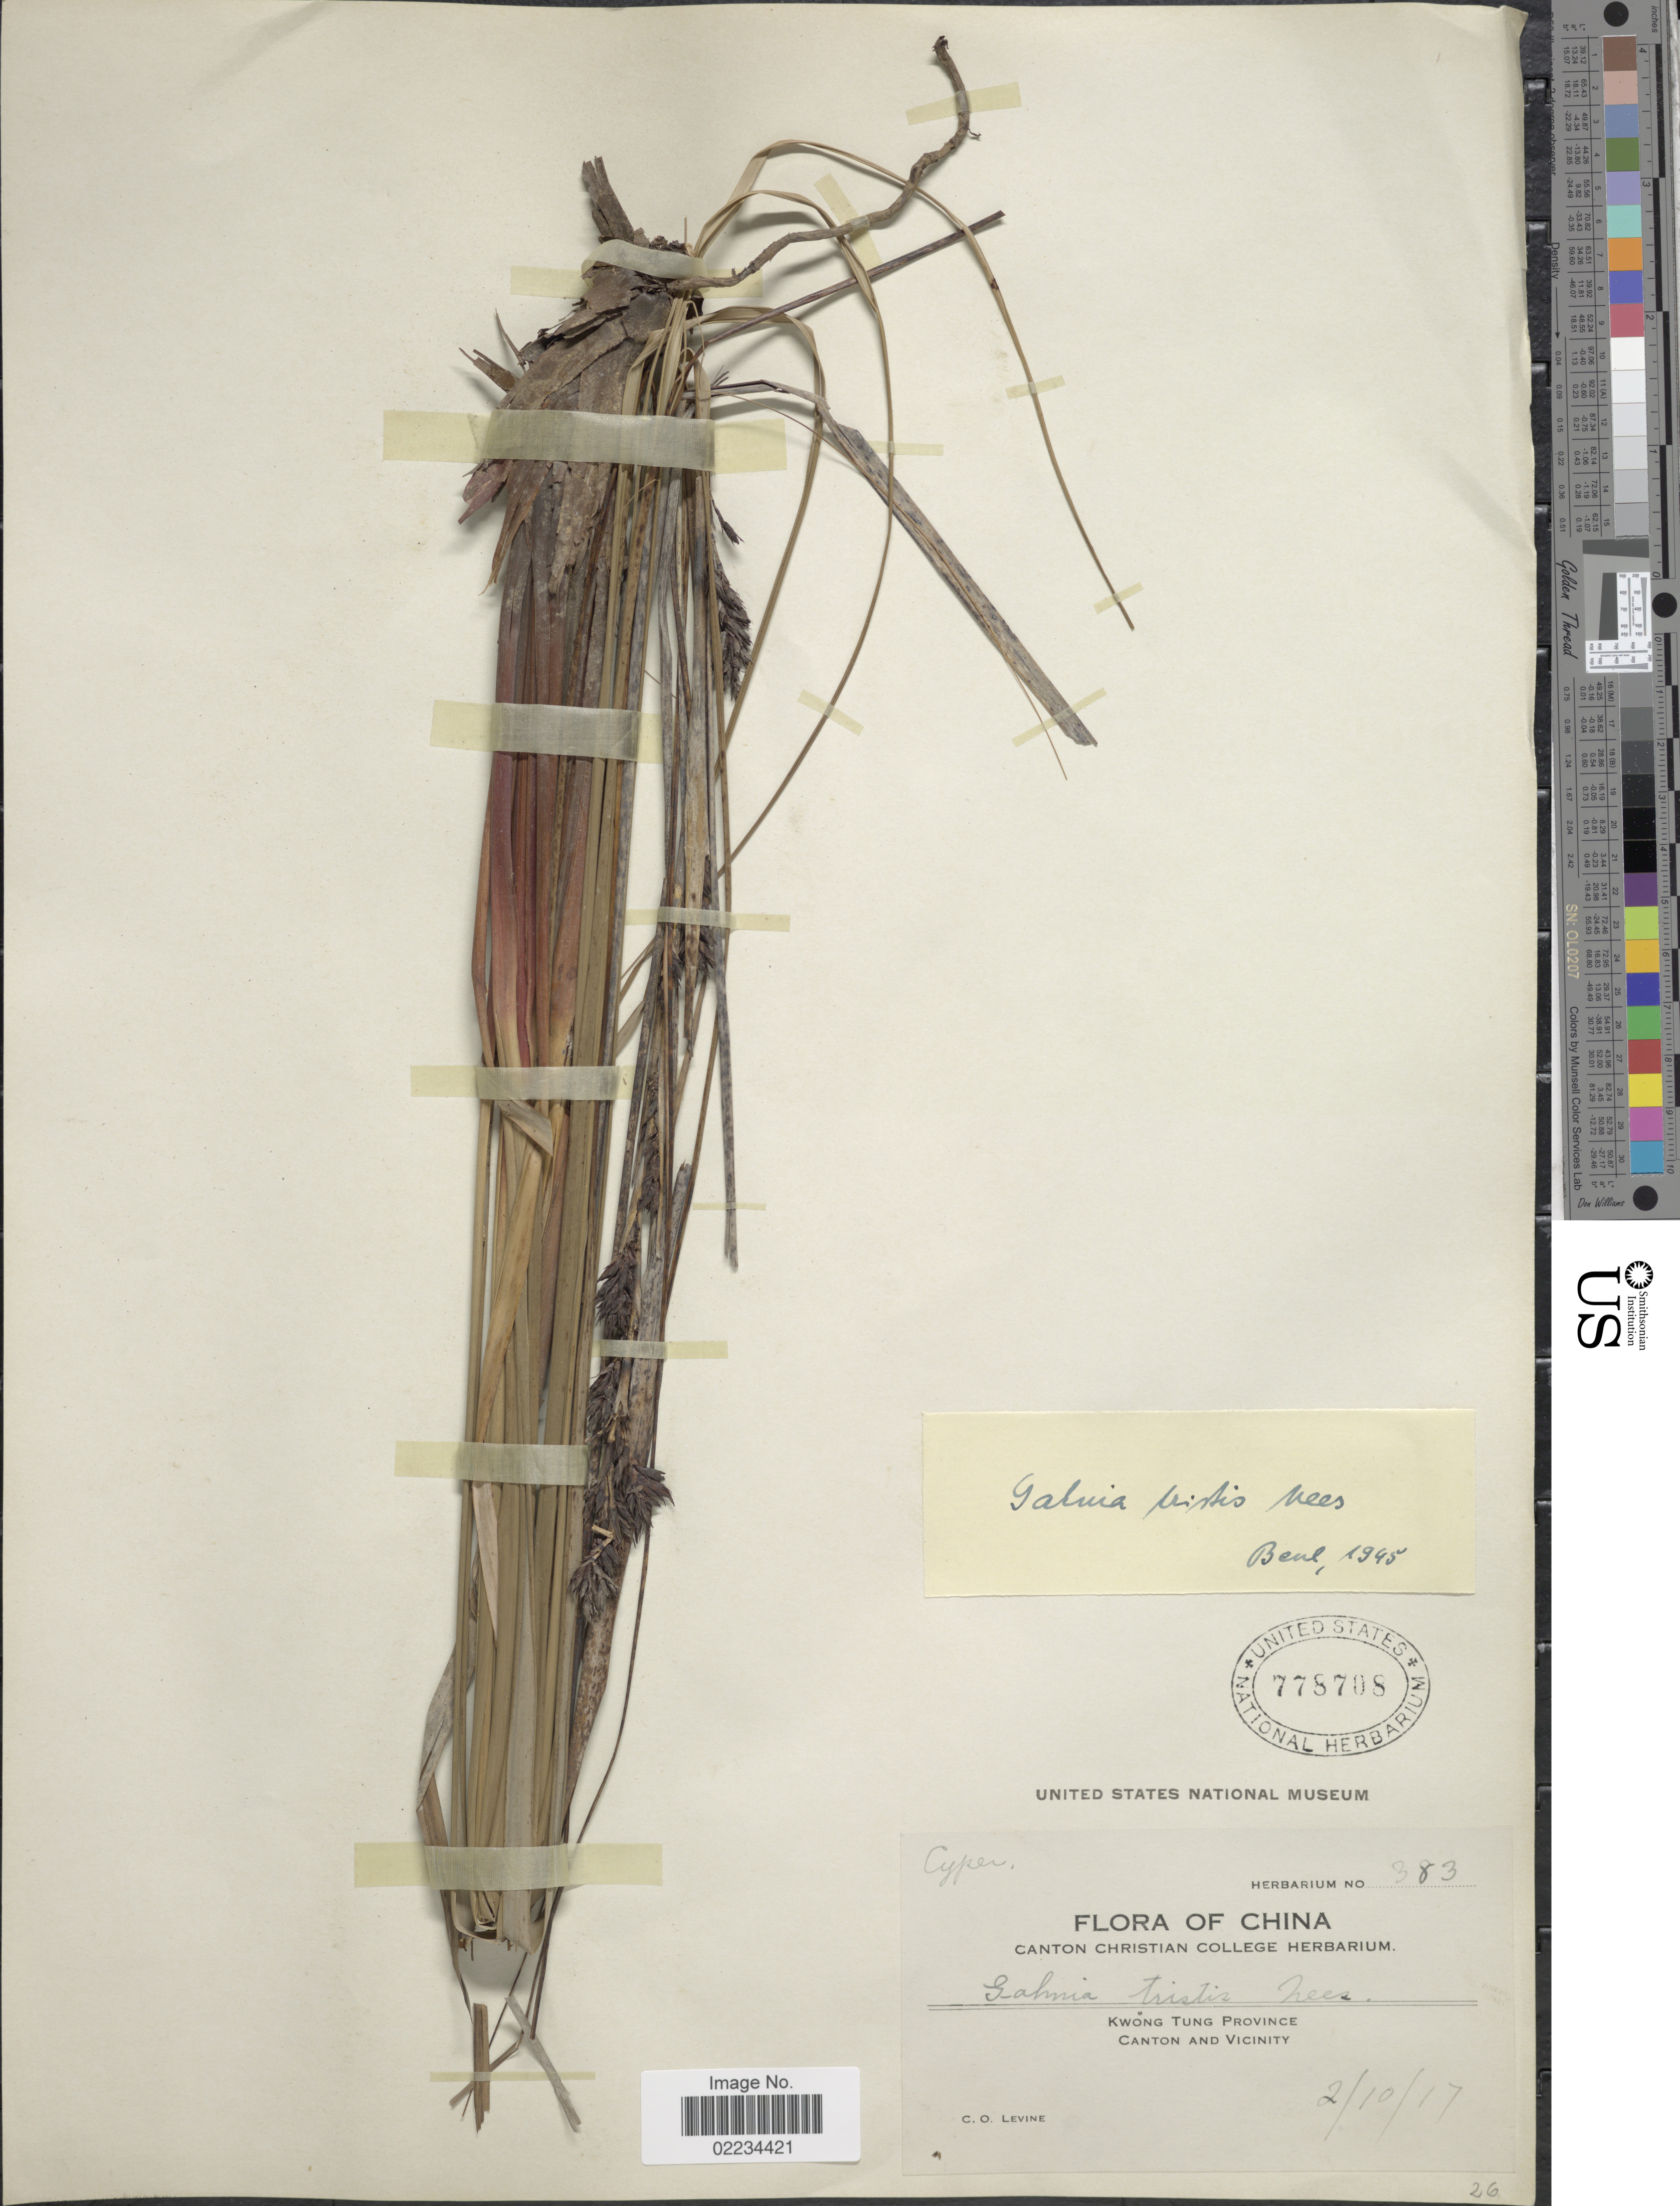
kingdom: Plantae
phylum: Tracheophyta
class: Liliopsida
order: Poales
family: Cyperaceae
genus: Gahnia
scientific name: Gahnia tristis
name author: Nees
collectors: C. O. Levine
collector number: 383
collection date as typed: Transcribed d/m/y: 2/10/17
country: China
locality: South China, Kwong Tung Province, Canton and Vicinity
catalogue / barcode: US 778708